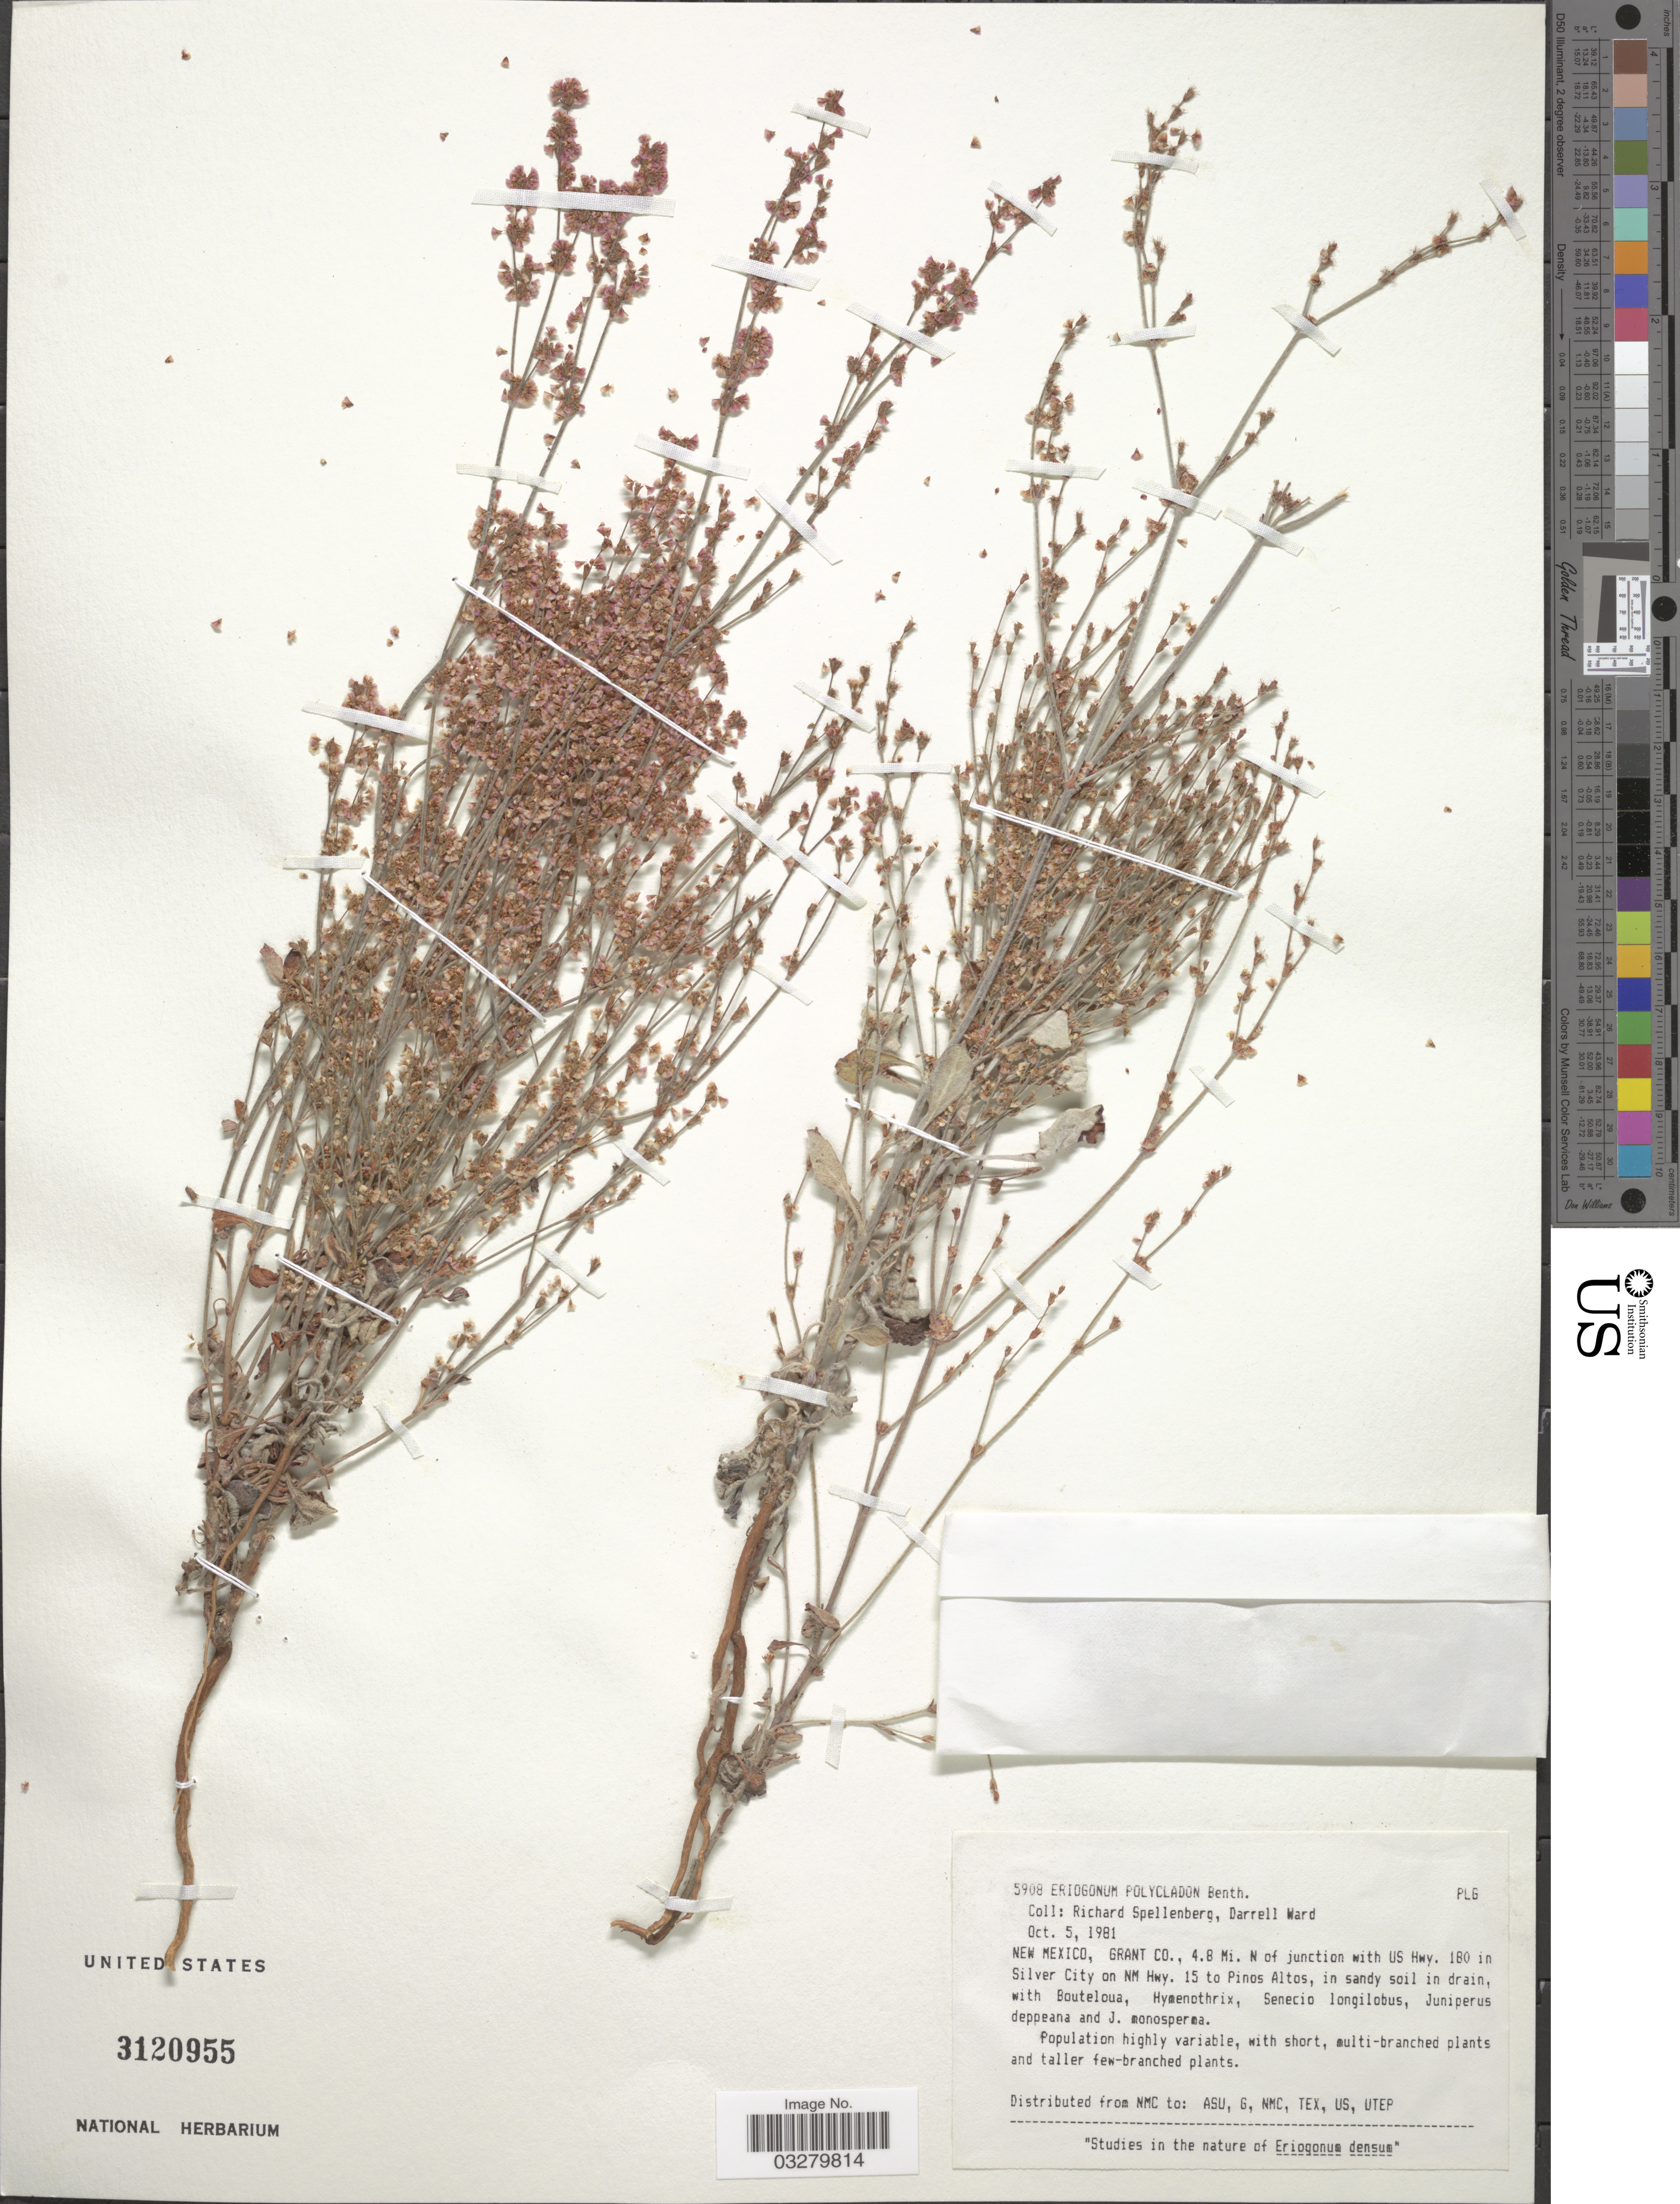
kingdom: Plantae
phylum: Tracheophyta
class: Magnoliopsida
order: Caryophyllales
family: Polygonaceae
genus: Eriogonum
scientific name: Eriogonum polycladon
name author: Benth.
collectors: R. Spellenberg & D. Ward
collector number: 5908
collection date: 1981-10-05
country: United States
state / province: New Mexico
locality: Grant Co., 4.8 Mi. N of junction with US Hwy. 180 in Silver City on NM Hwy. 15 to Pinos Altos.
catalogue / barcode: US 3120955